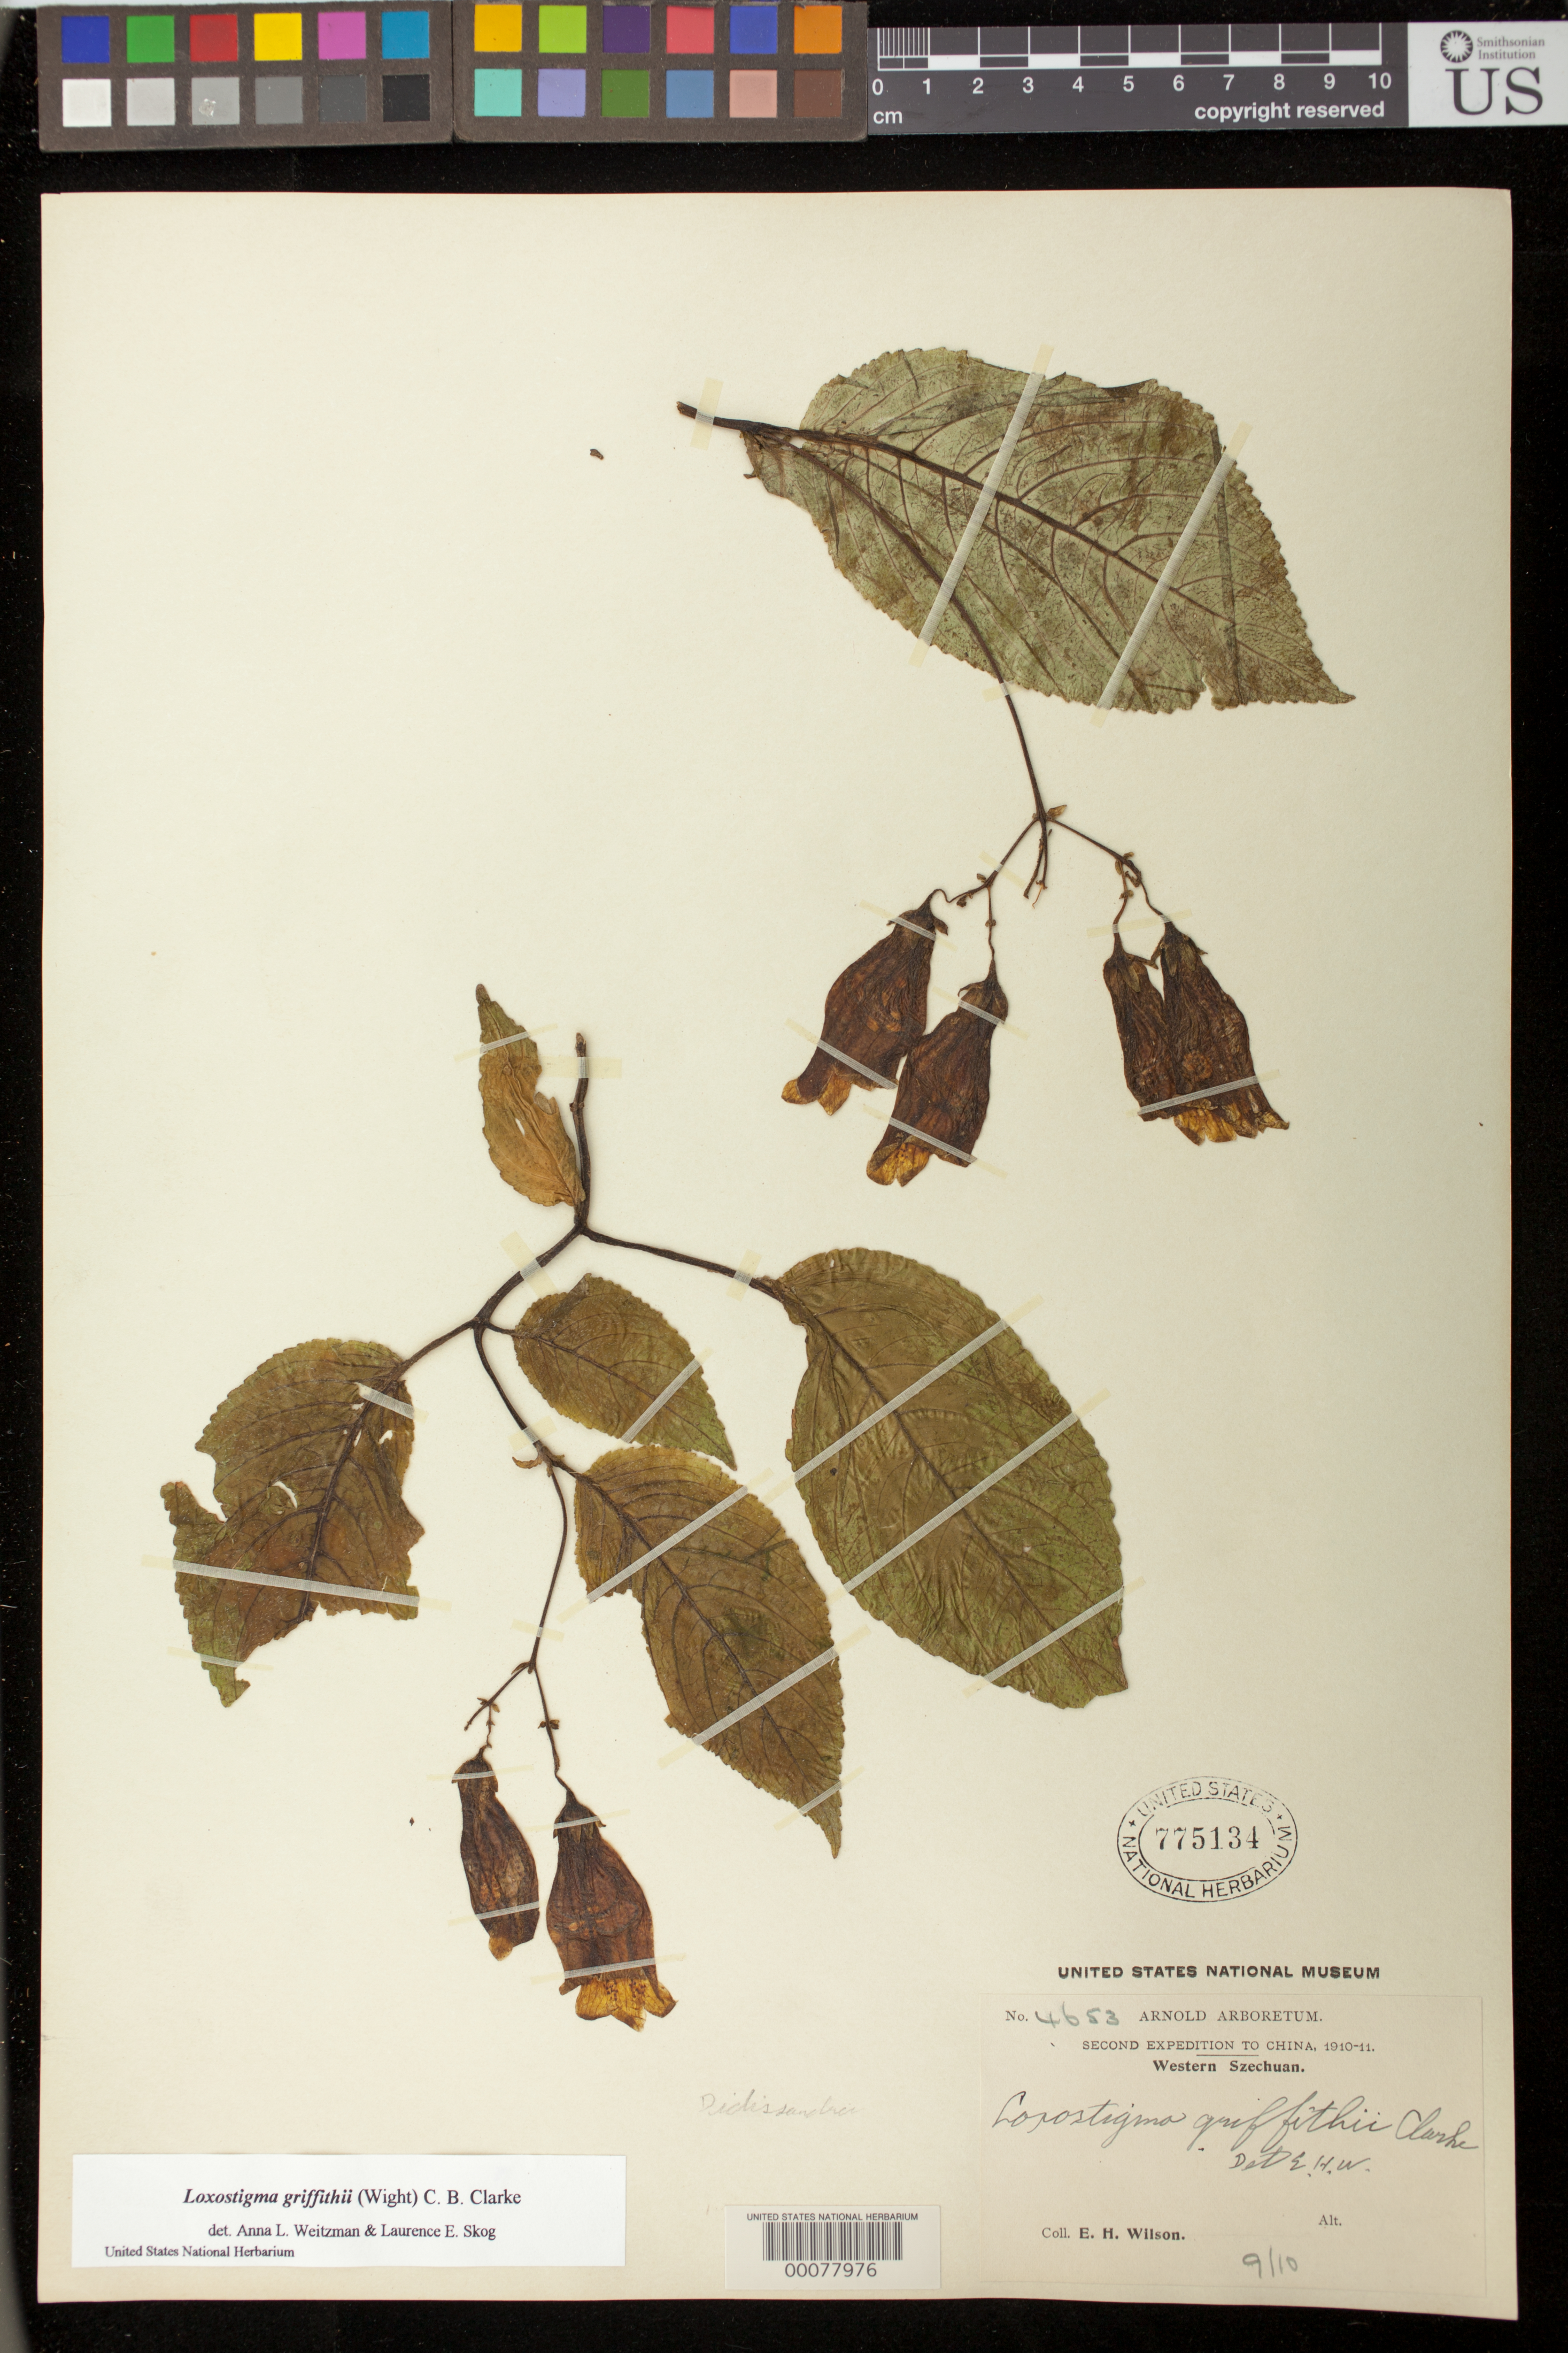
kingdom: Plantae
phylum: Tracheophyta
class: Magnoliopsida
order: Lamiales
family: Gesneriaceae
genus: Loxostigma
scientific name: Loxostigma griffithii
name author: (Wight) C.B. Clarke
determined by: Weitzman, A. L.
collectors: E. H. Wilson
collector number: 4653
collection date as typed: Sep 1910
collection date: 1910-09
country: China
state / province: Sichuan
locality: Western szechwan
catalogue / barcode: US 775134